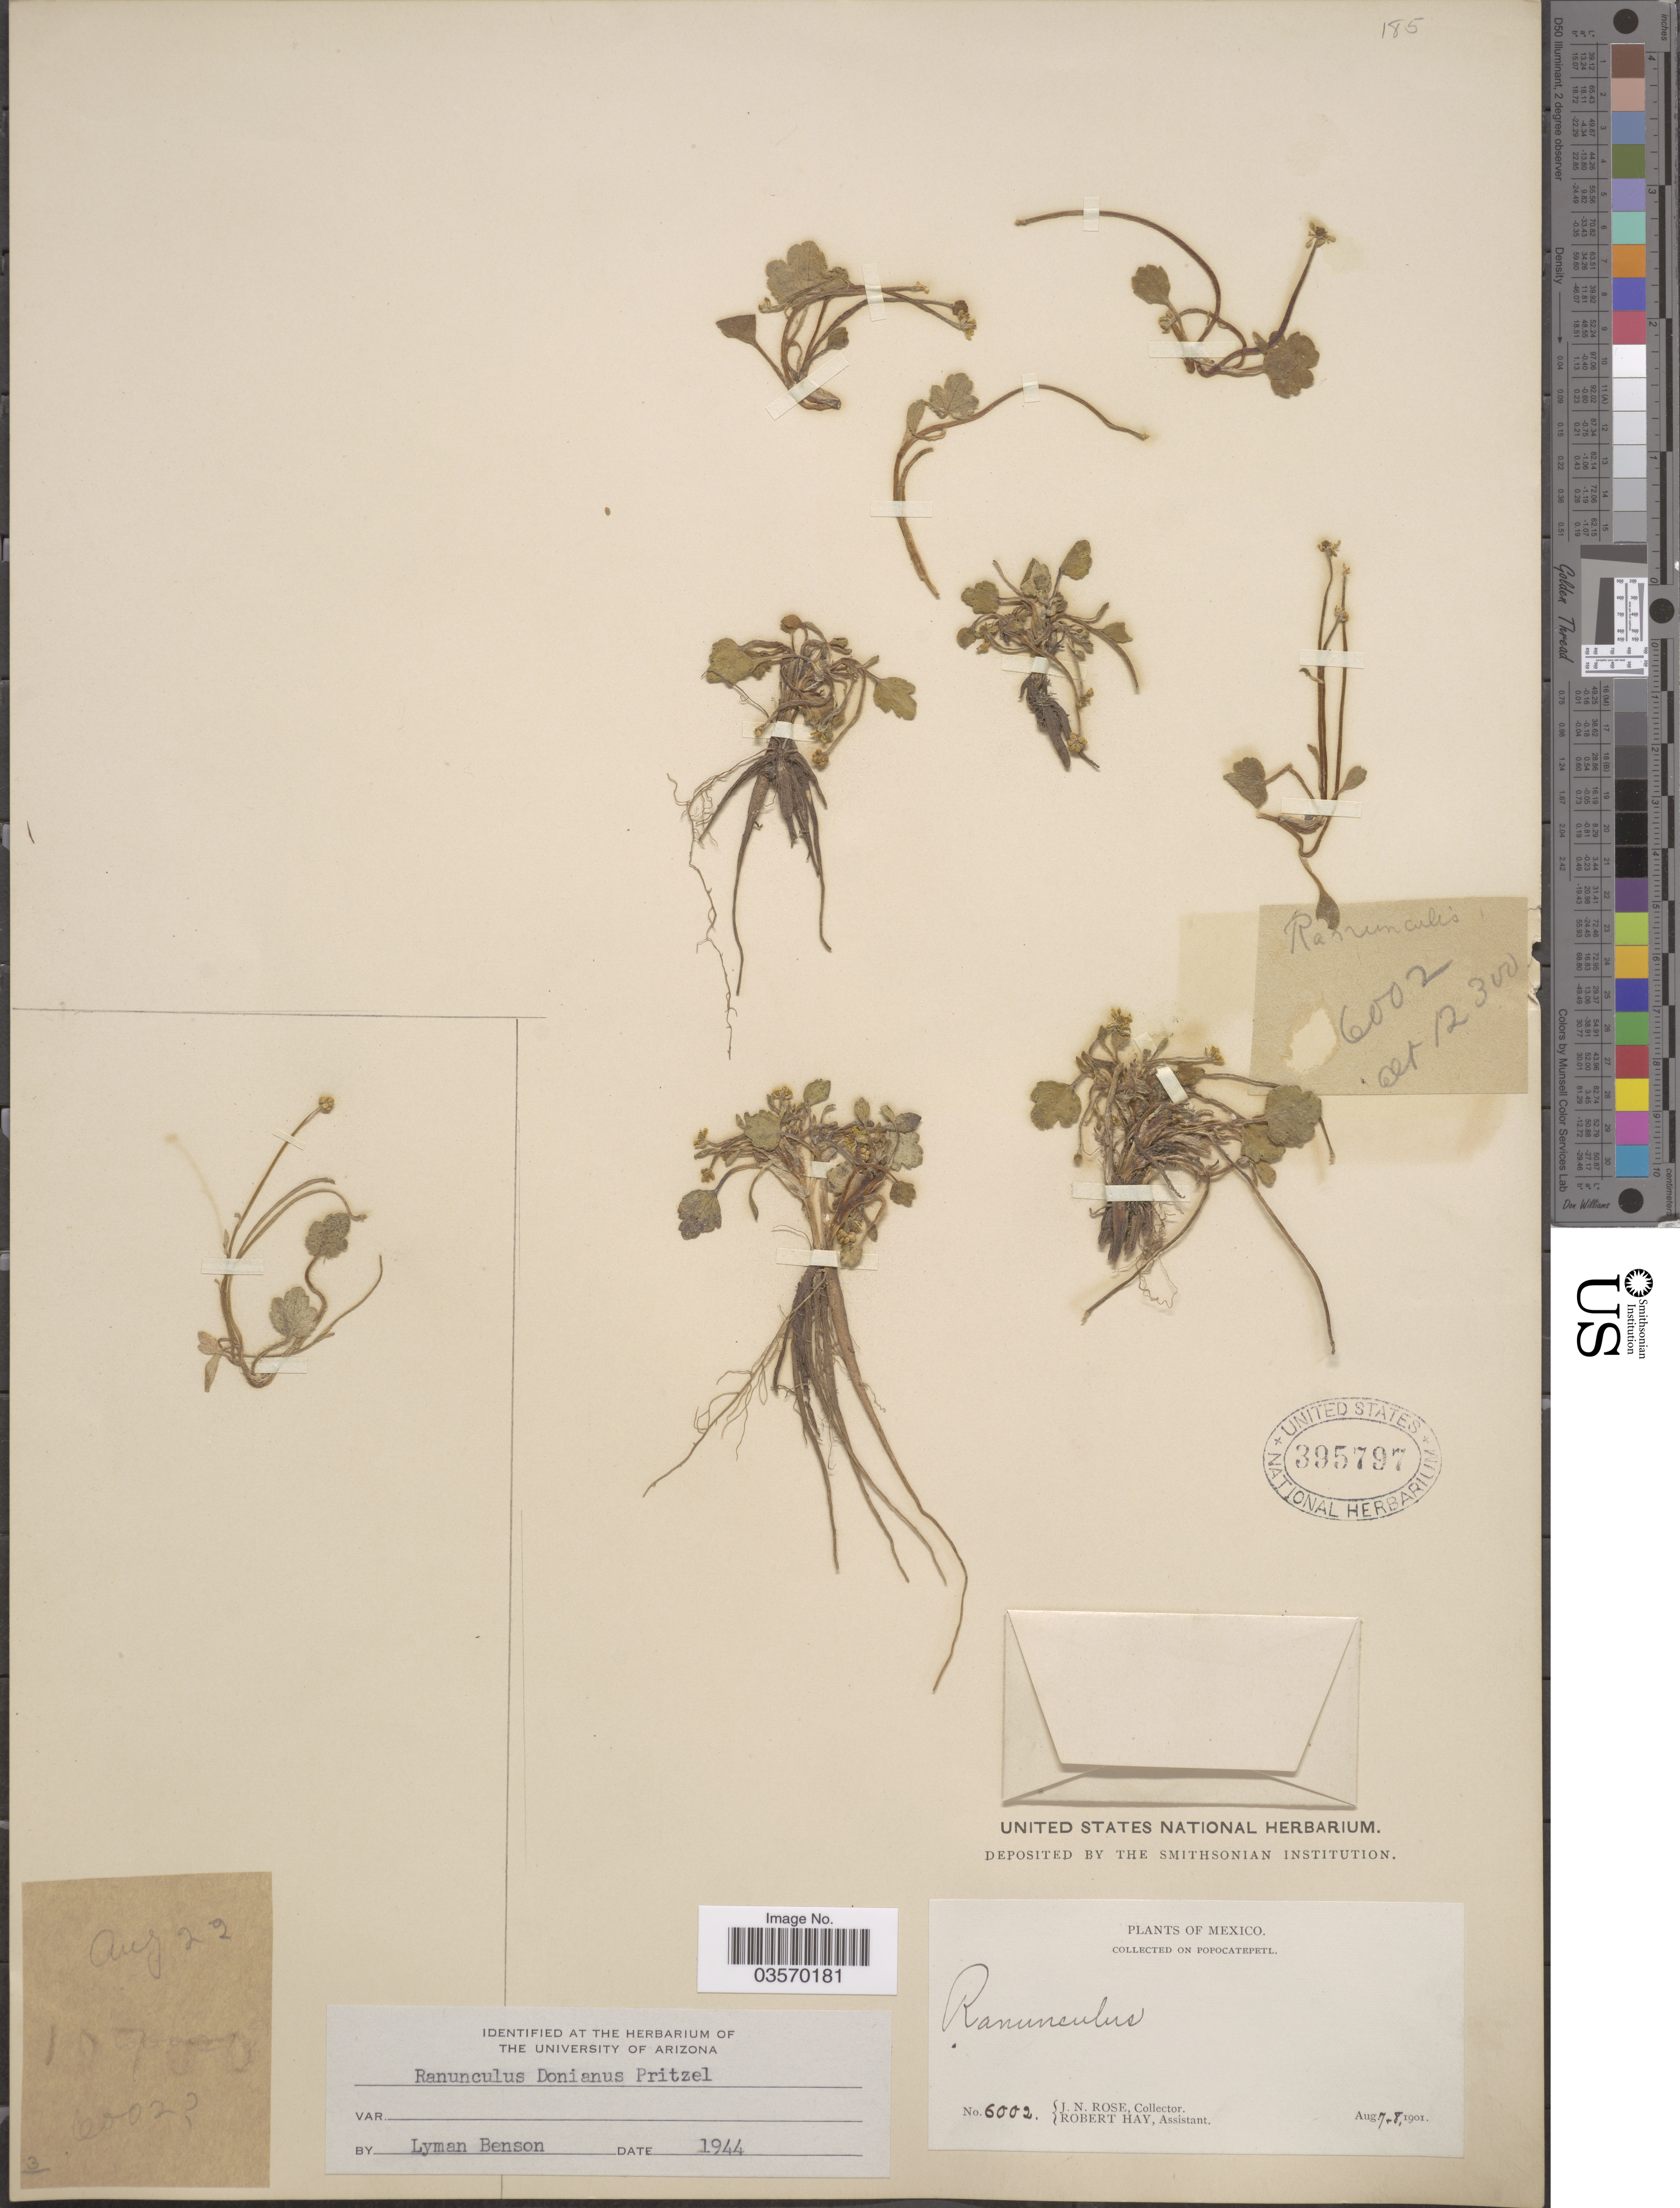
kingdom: Plantae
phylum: Tracheophyta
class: Magnoliopsida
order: Ranunculales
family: Ranunculaceae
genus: Ranunculus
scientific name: Ranunculus donianus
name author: Pritz. ex Walp.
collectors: J. N. Rose & R. Hay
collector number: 6002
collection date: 1901-08-07/1901-08-08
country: Mexico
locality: Popocatepetl.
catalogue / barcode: US 395797